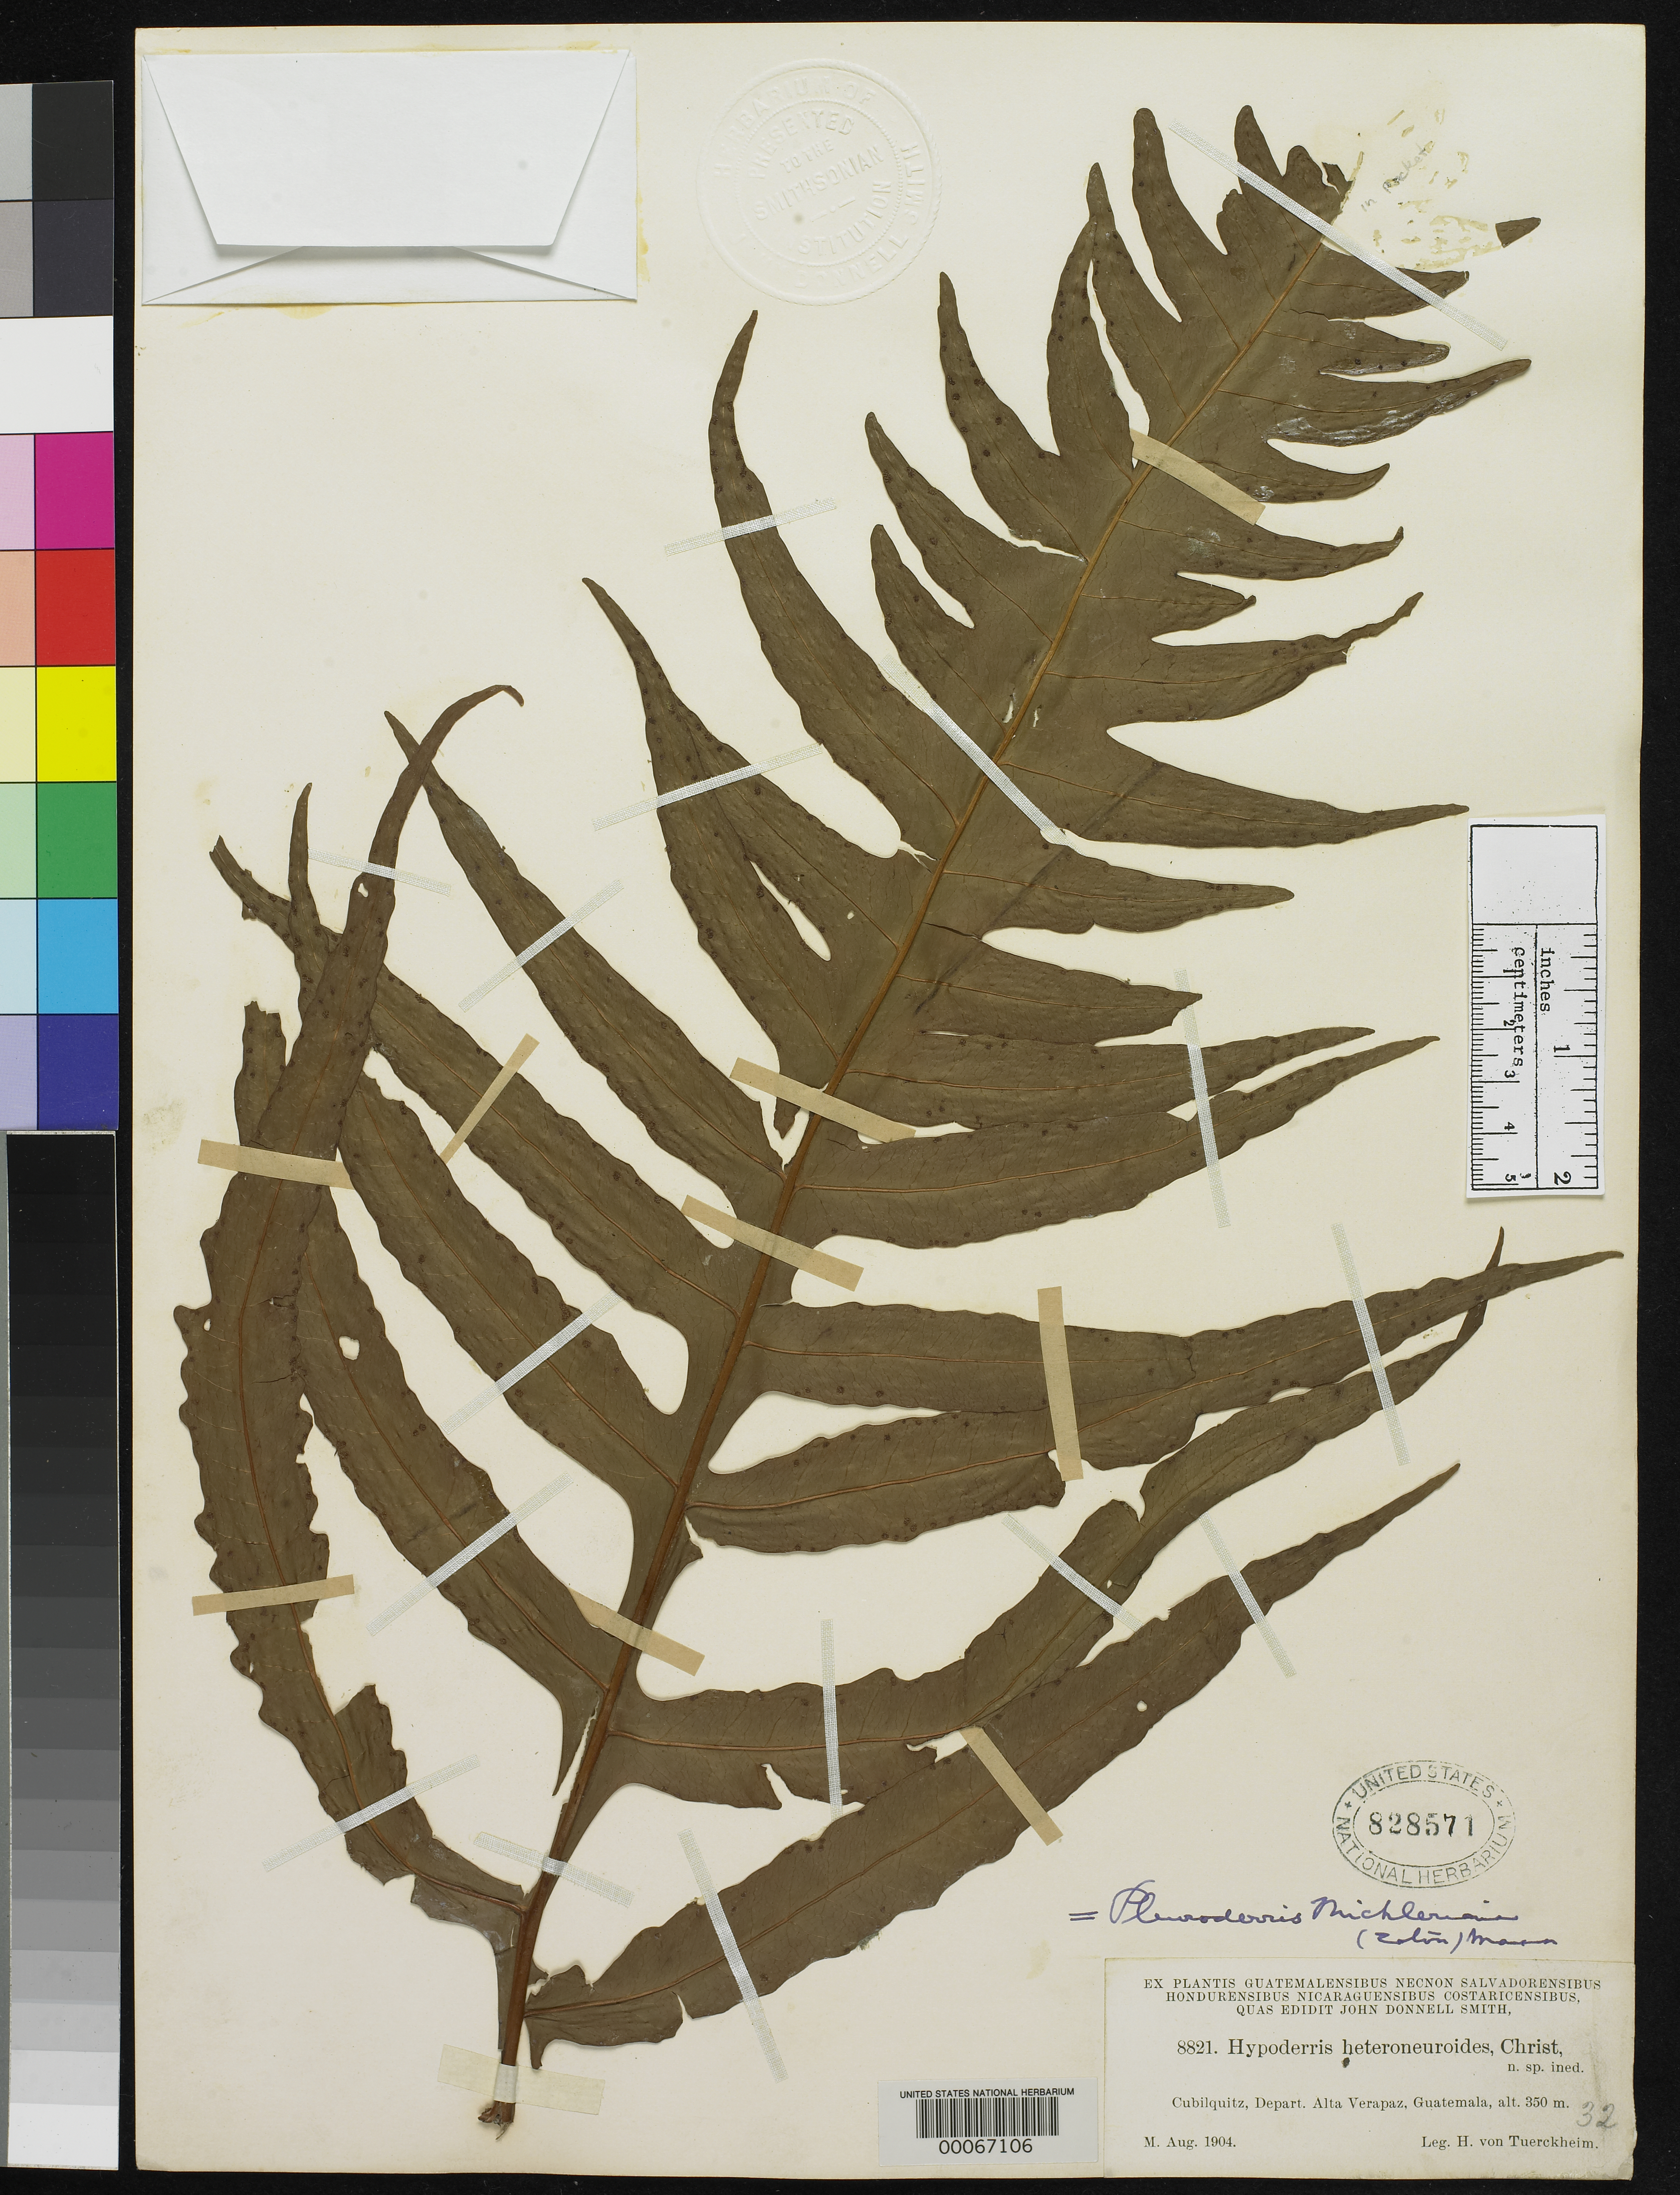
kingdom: Plantae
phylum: Tracheophyta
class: Polypodiopsida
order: Polypodiales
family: Tectariaceae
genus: Hypoderris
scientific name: Hypoderris heteroneuroides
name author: Christ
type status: Type Collection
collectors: H. von Türckheim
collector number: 8821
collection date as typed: Aug 1904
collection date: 1904-08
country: Guatemala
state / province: Alta Verapaz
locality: Cubilquitz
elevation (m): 350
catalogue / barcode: US 828571